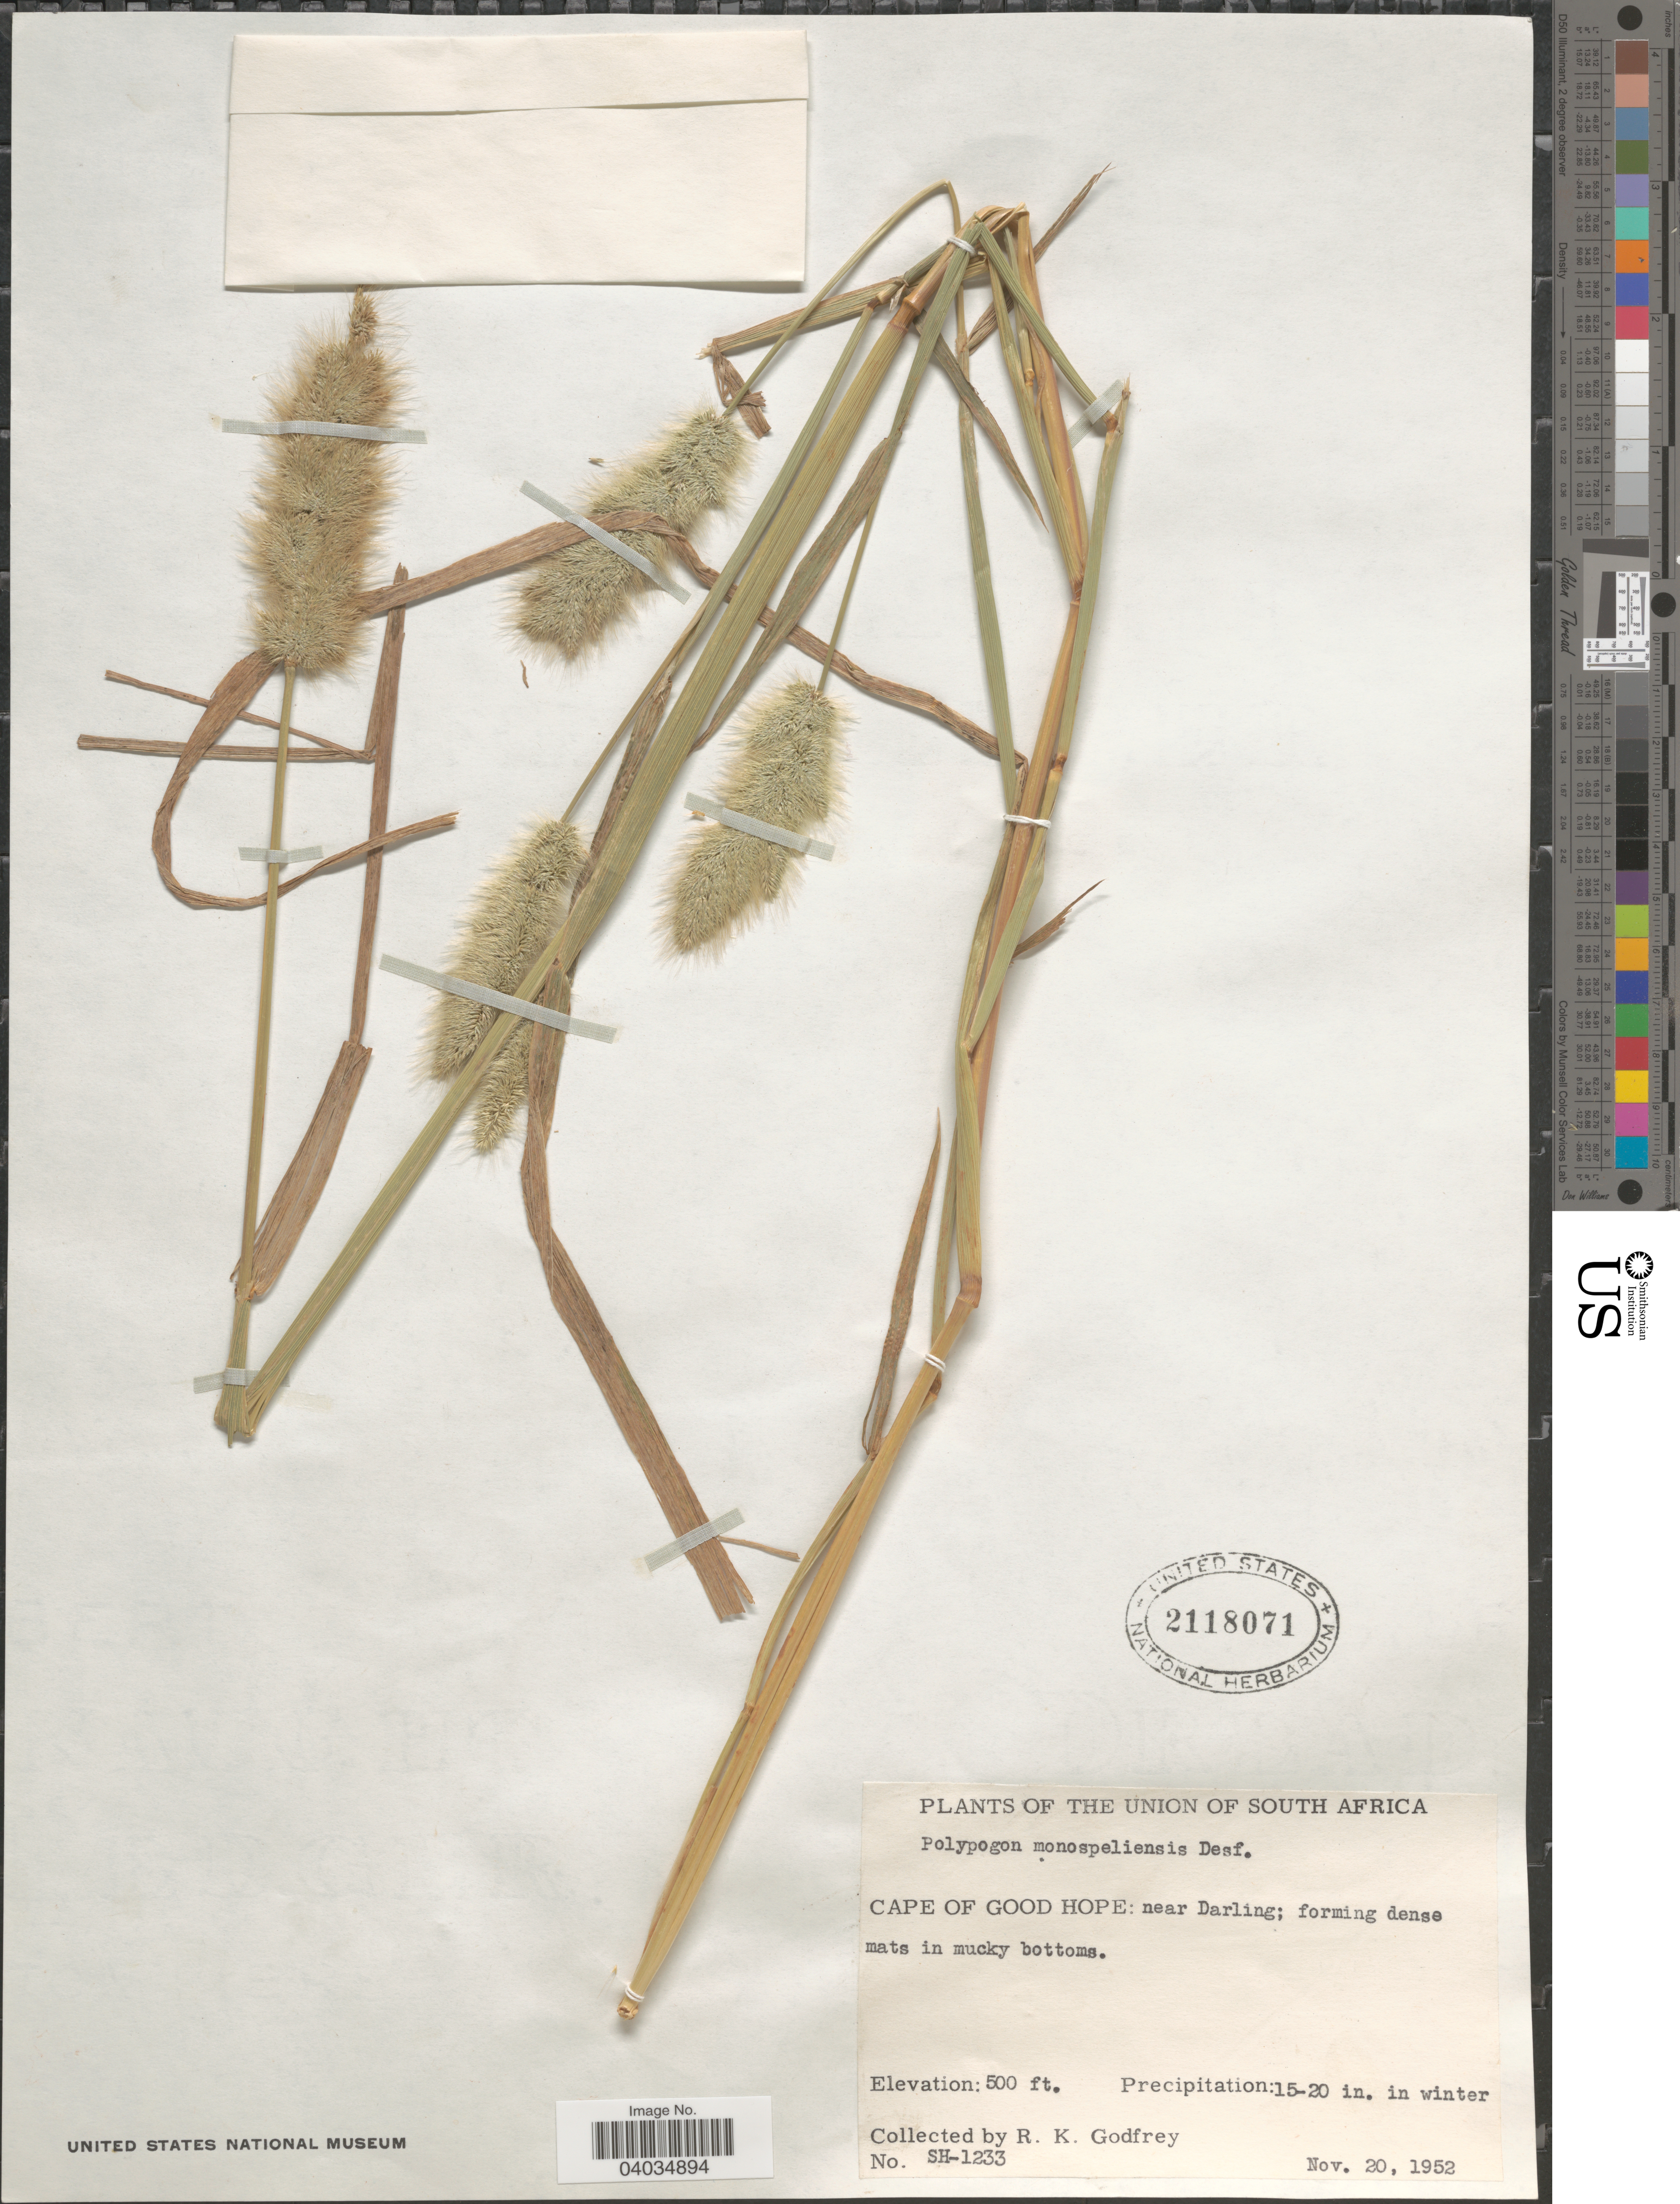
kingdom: Plantae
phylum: Tracheophyta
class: Liliopsida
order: Poales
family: Poaceae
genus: Polypogon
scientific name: Polypogon monspeliensis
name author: (L.) Desf.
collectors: R. K. Godfrey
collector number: SH-1233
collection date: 1952-11-20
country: South Africa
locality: The Union of South Africa. Cape of Good Hope: near Darling.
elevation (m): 152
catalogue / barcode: US 2118071